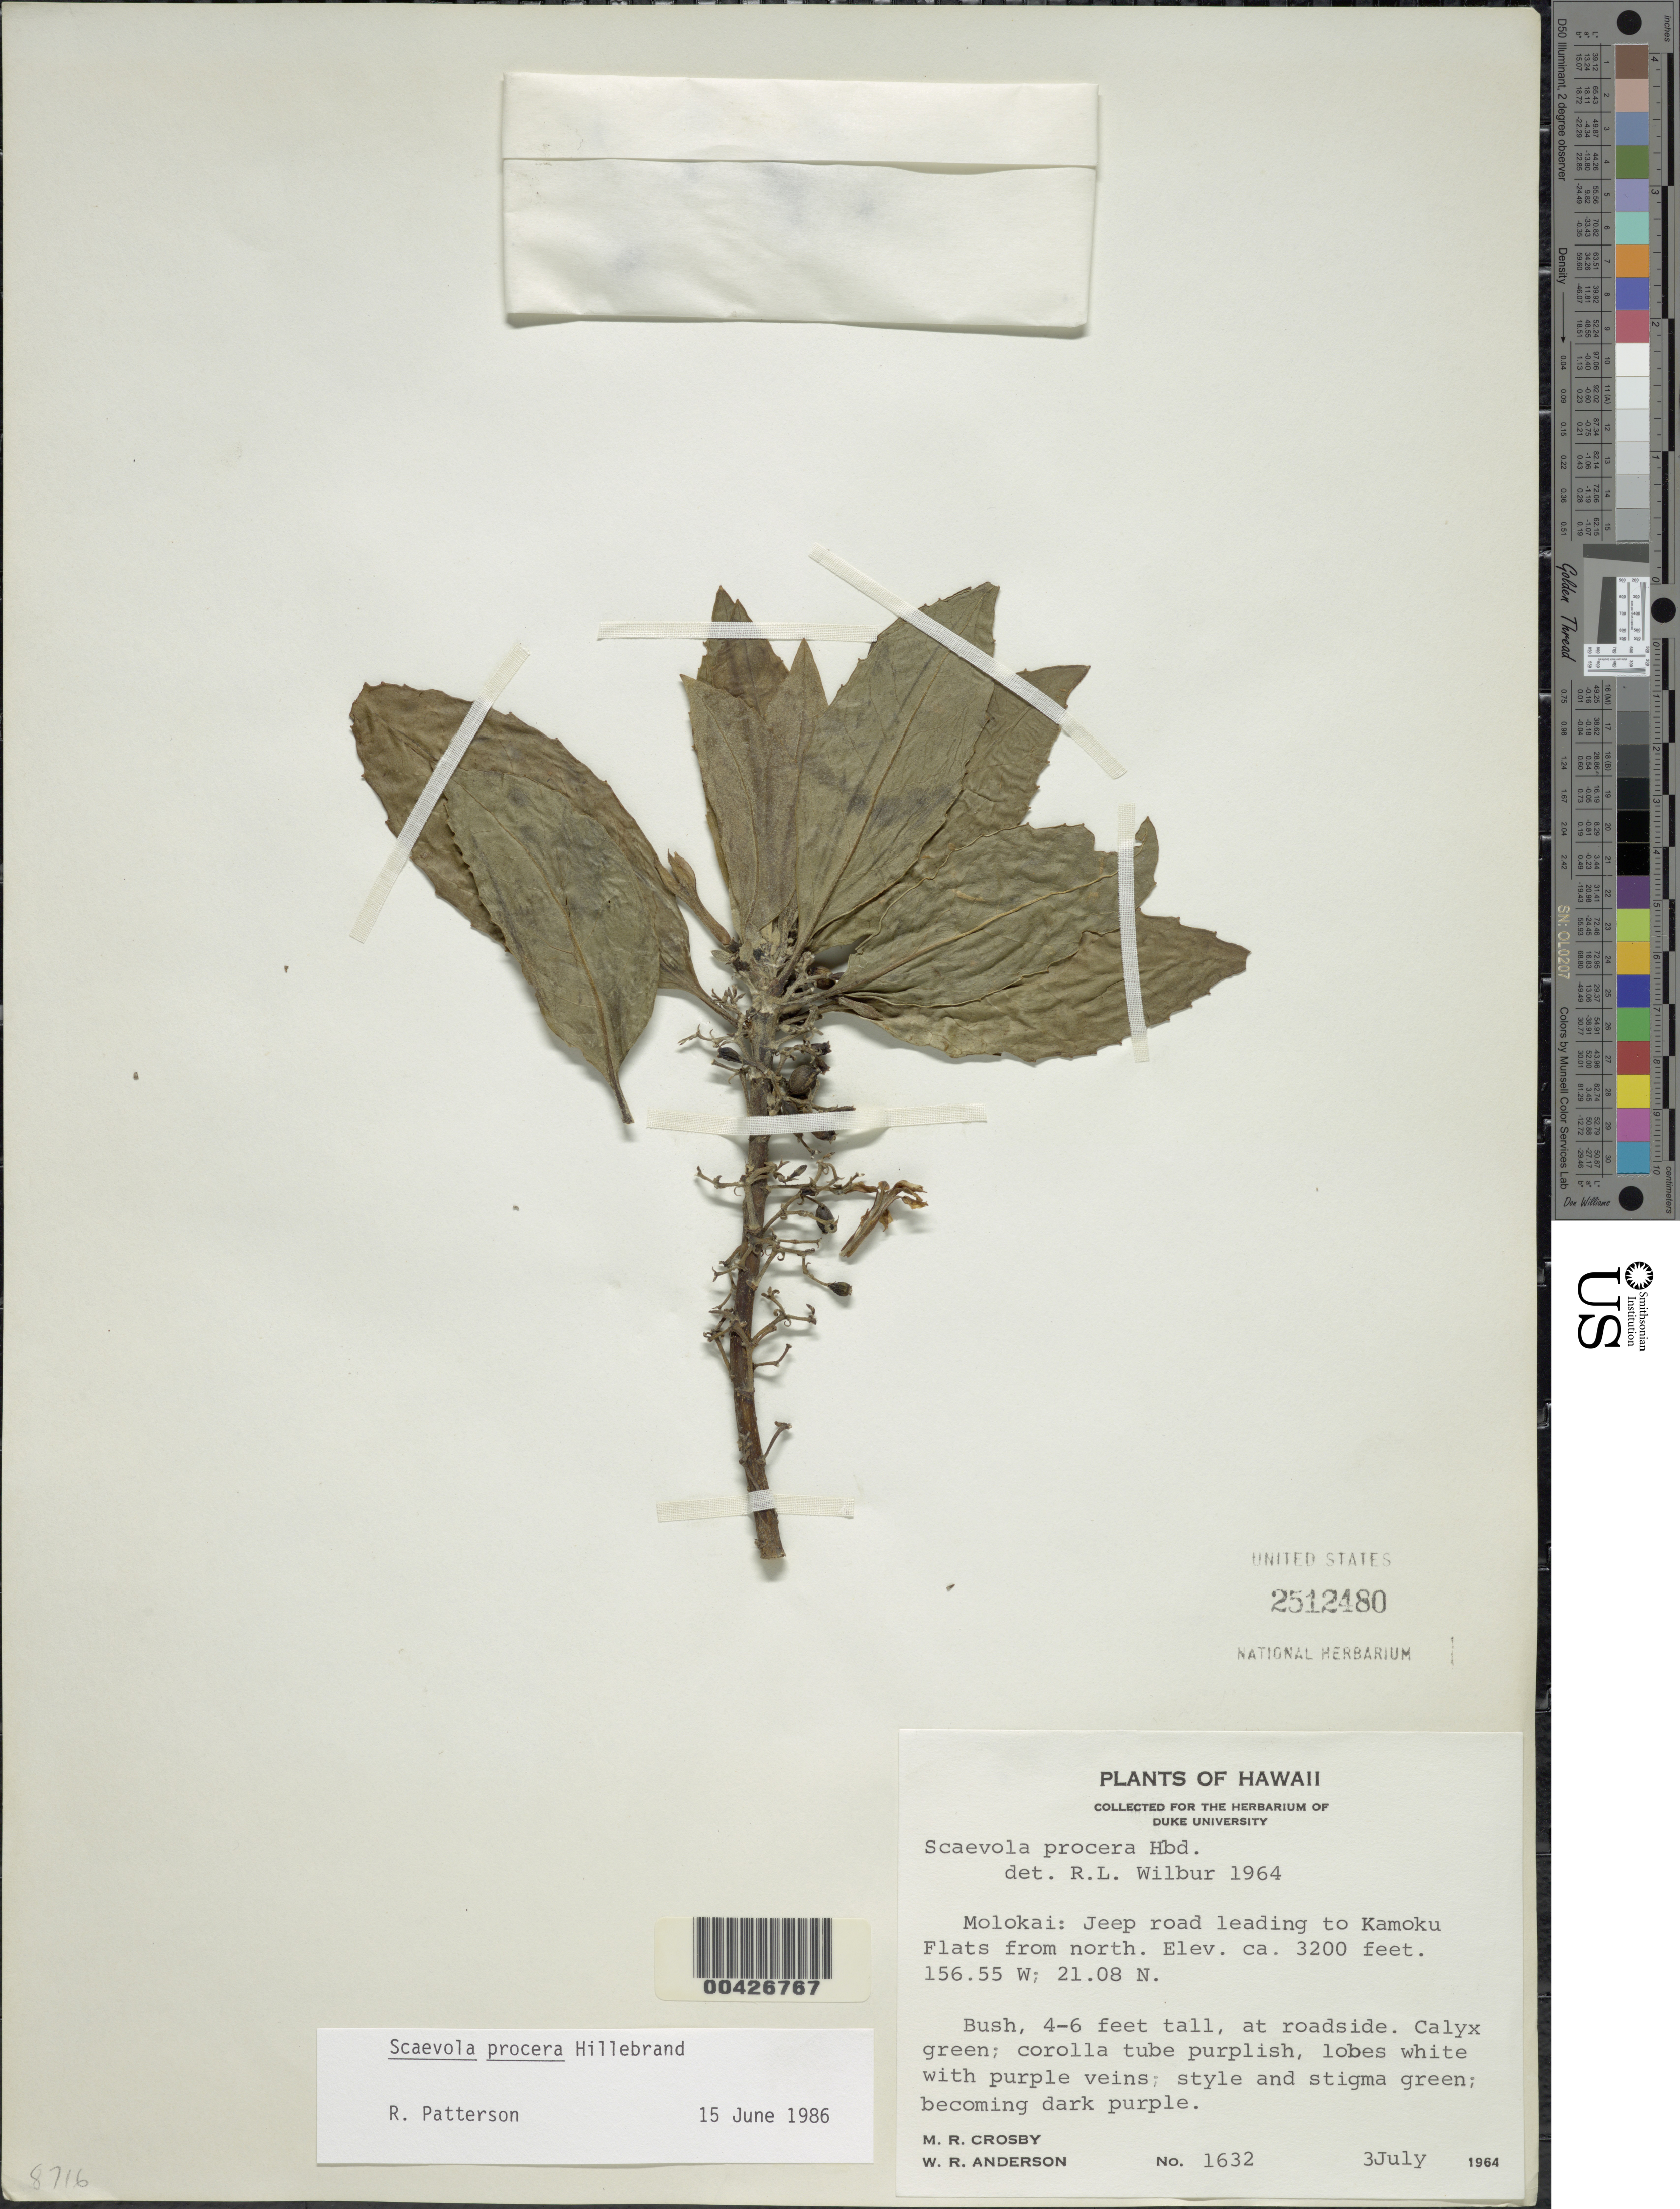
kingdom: Plantae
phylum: Tracheophyta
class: Magnoliopsida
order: Asterales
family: Goodeniaceae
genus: Scaevola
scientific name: Scaevola procera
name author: Hillebr.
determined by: Wilbur, R. L.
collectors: M. R. Crosby & W. R. Anderson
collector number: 1632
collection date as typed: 3 Jul 1964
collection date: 1964-07-03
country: United States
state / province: Hawaii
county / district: Maui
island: Moloka'i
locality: Jeep road leading to Kamoku Flats from north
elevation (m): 975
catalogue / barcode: US 2512480